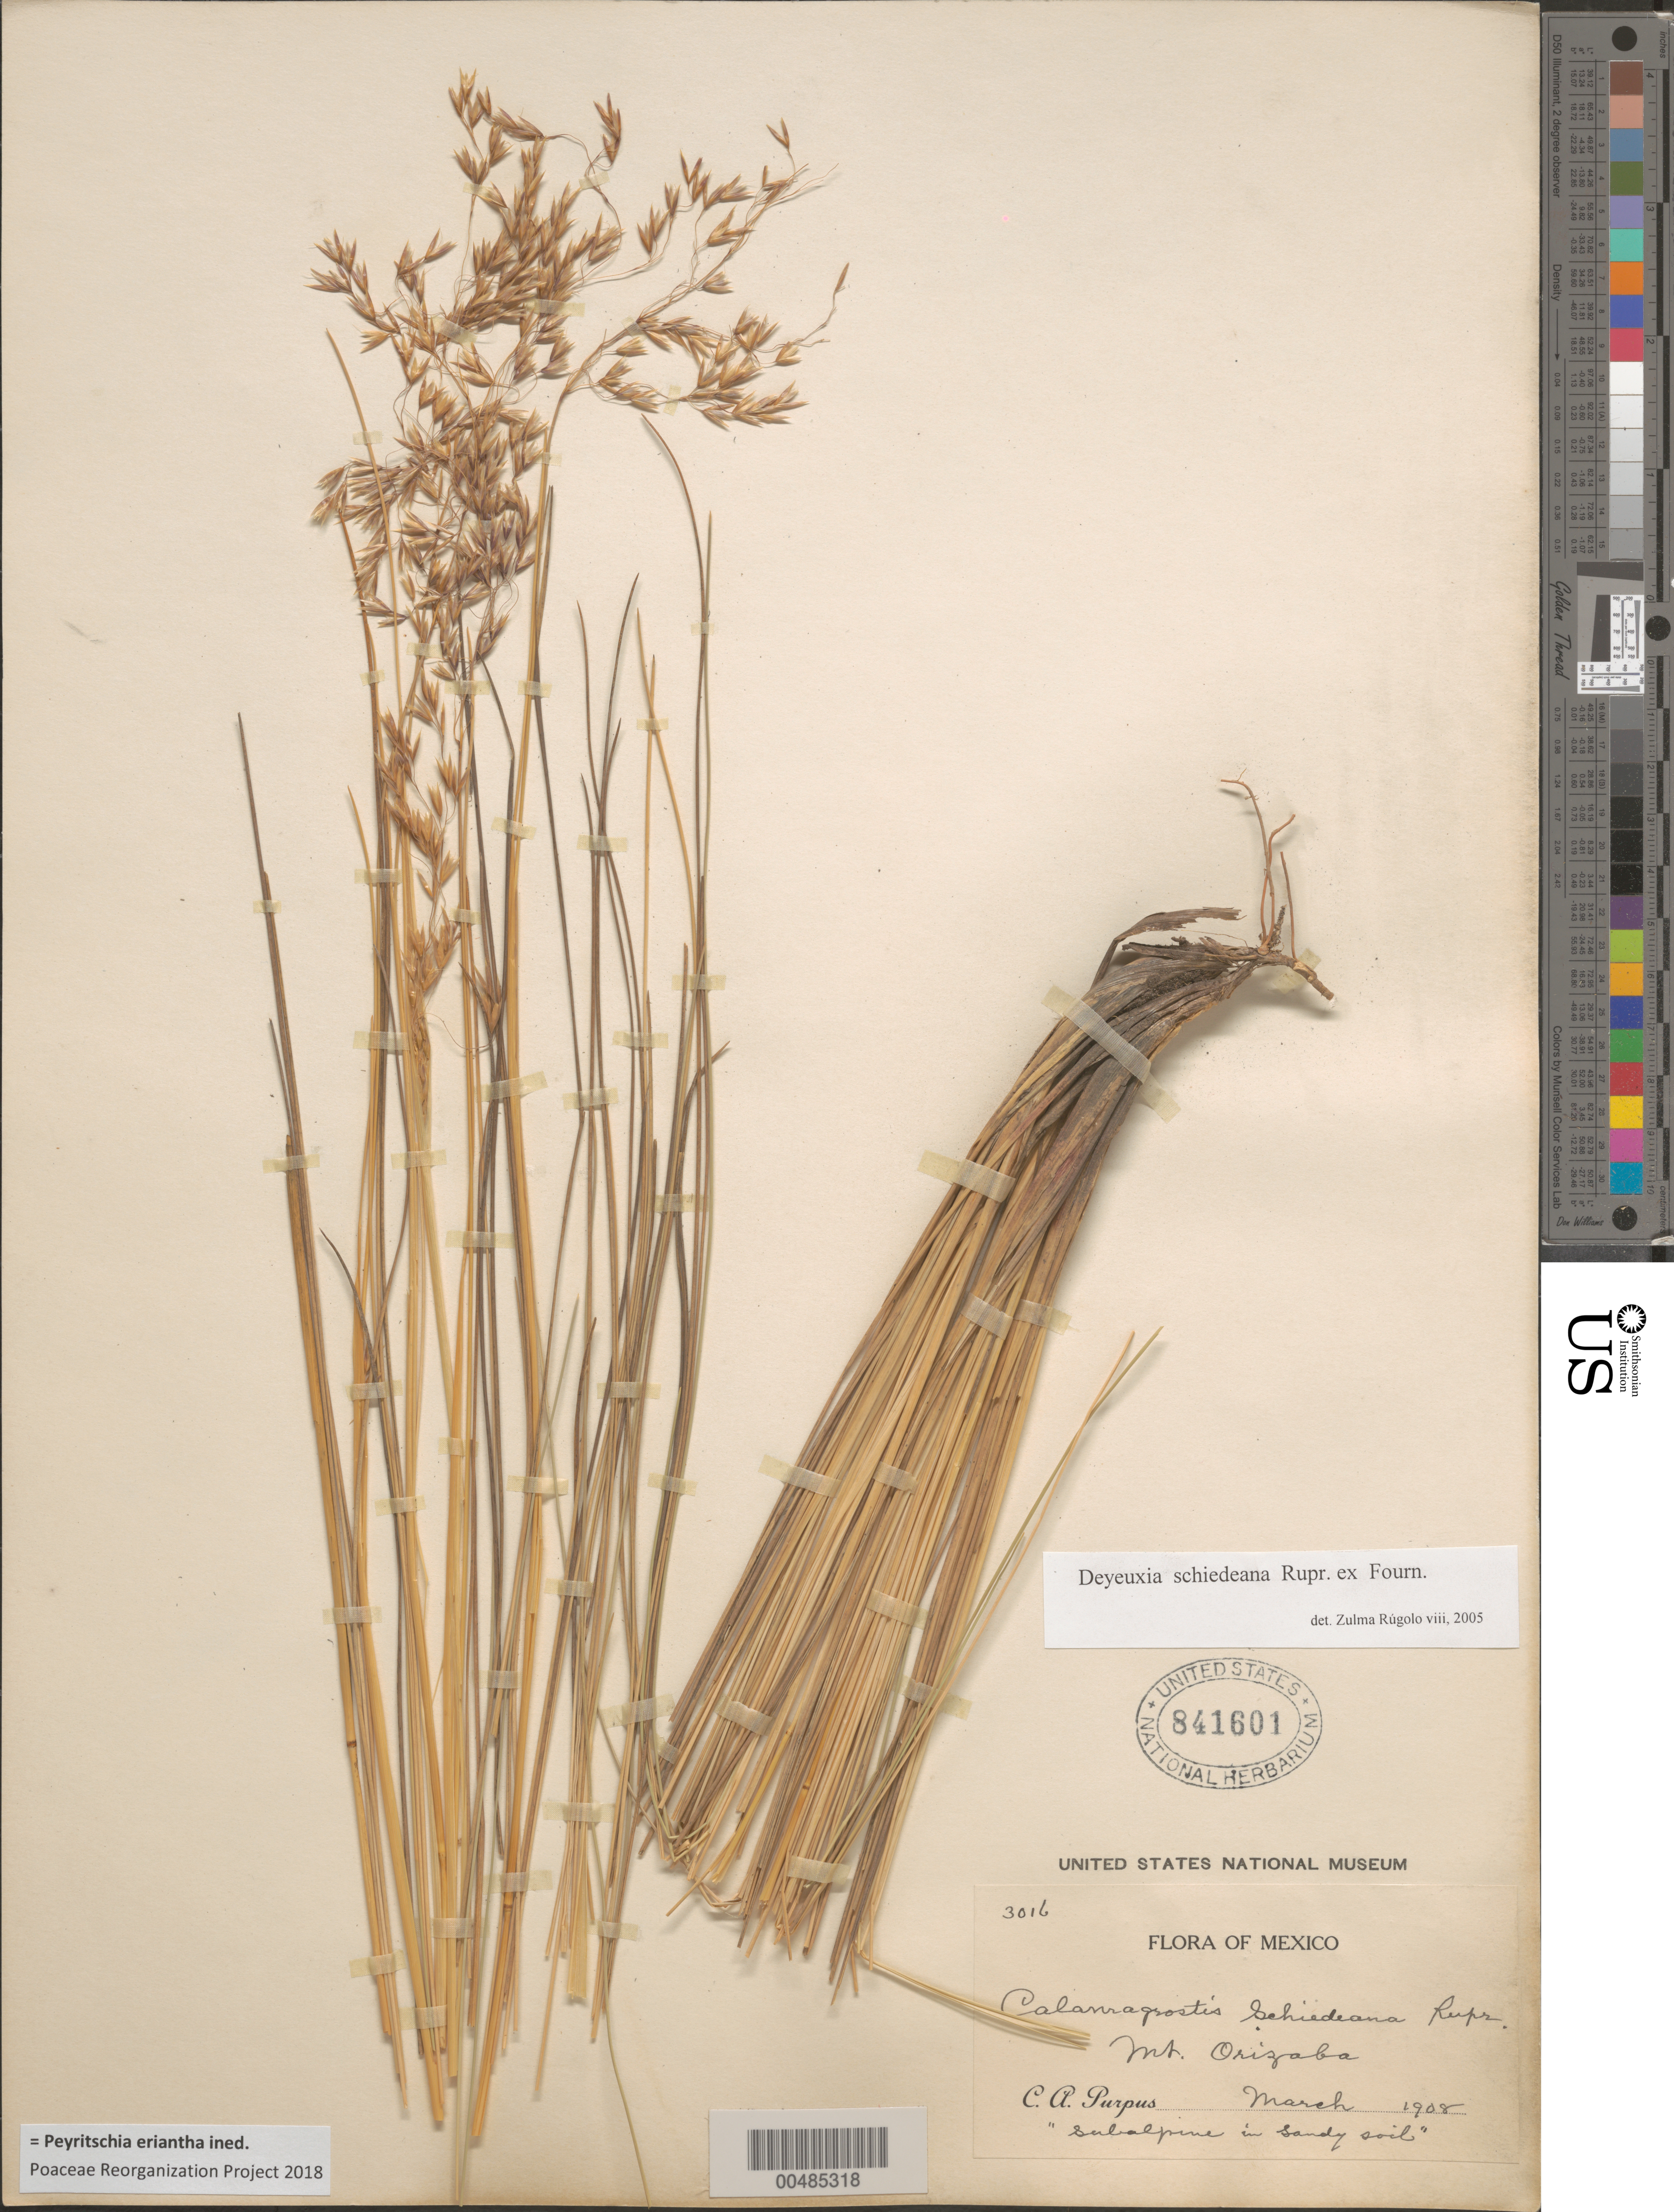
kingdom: Plantae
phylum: Tracheophyta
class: Liliopsida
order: Poales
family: Poaceae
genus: Peyritschia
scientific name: Peyritschia eriantha ined.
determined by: Poaceae Reorganization Project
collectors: C. A. Purpus et al.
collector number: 3016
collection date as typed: Mar 1908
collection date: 1908-03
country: Mexico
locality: Mt. Orizaba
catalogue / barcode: US 841601